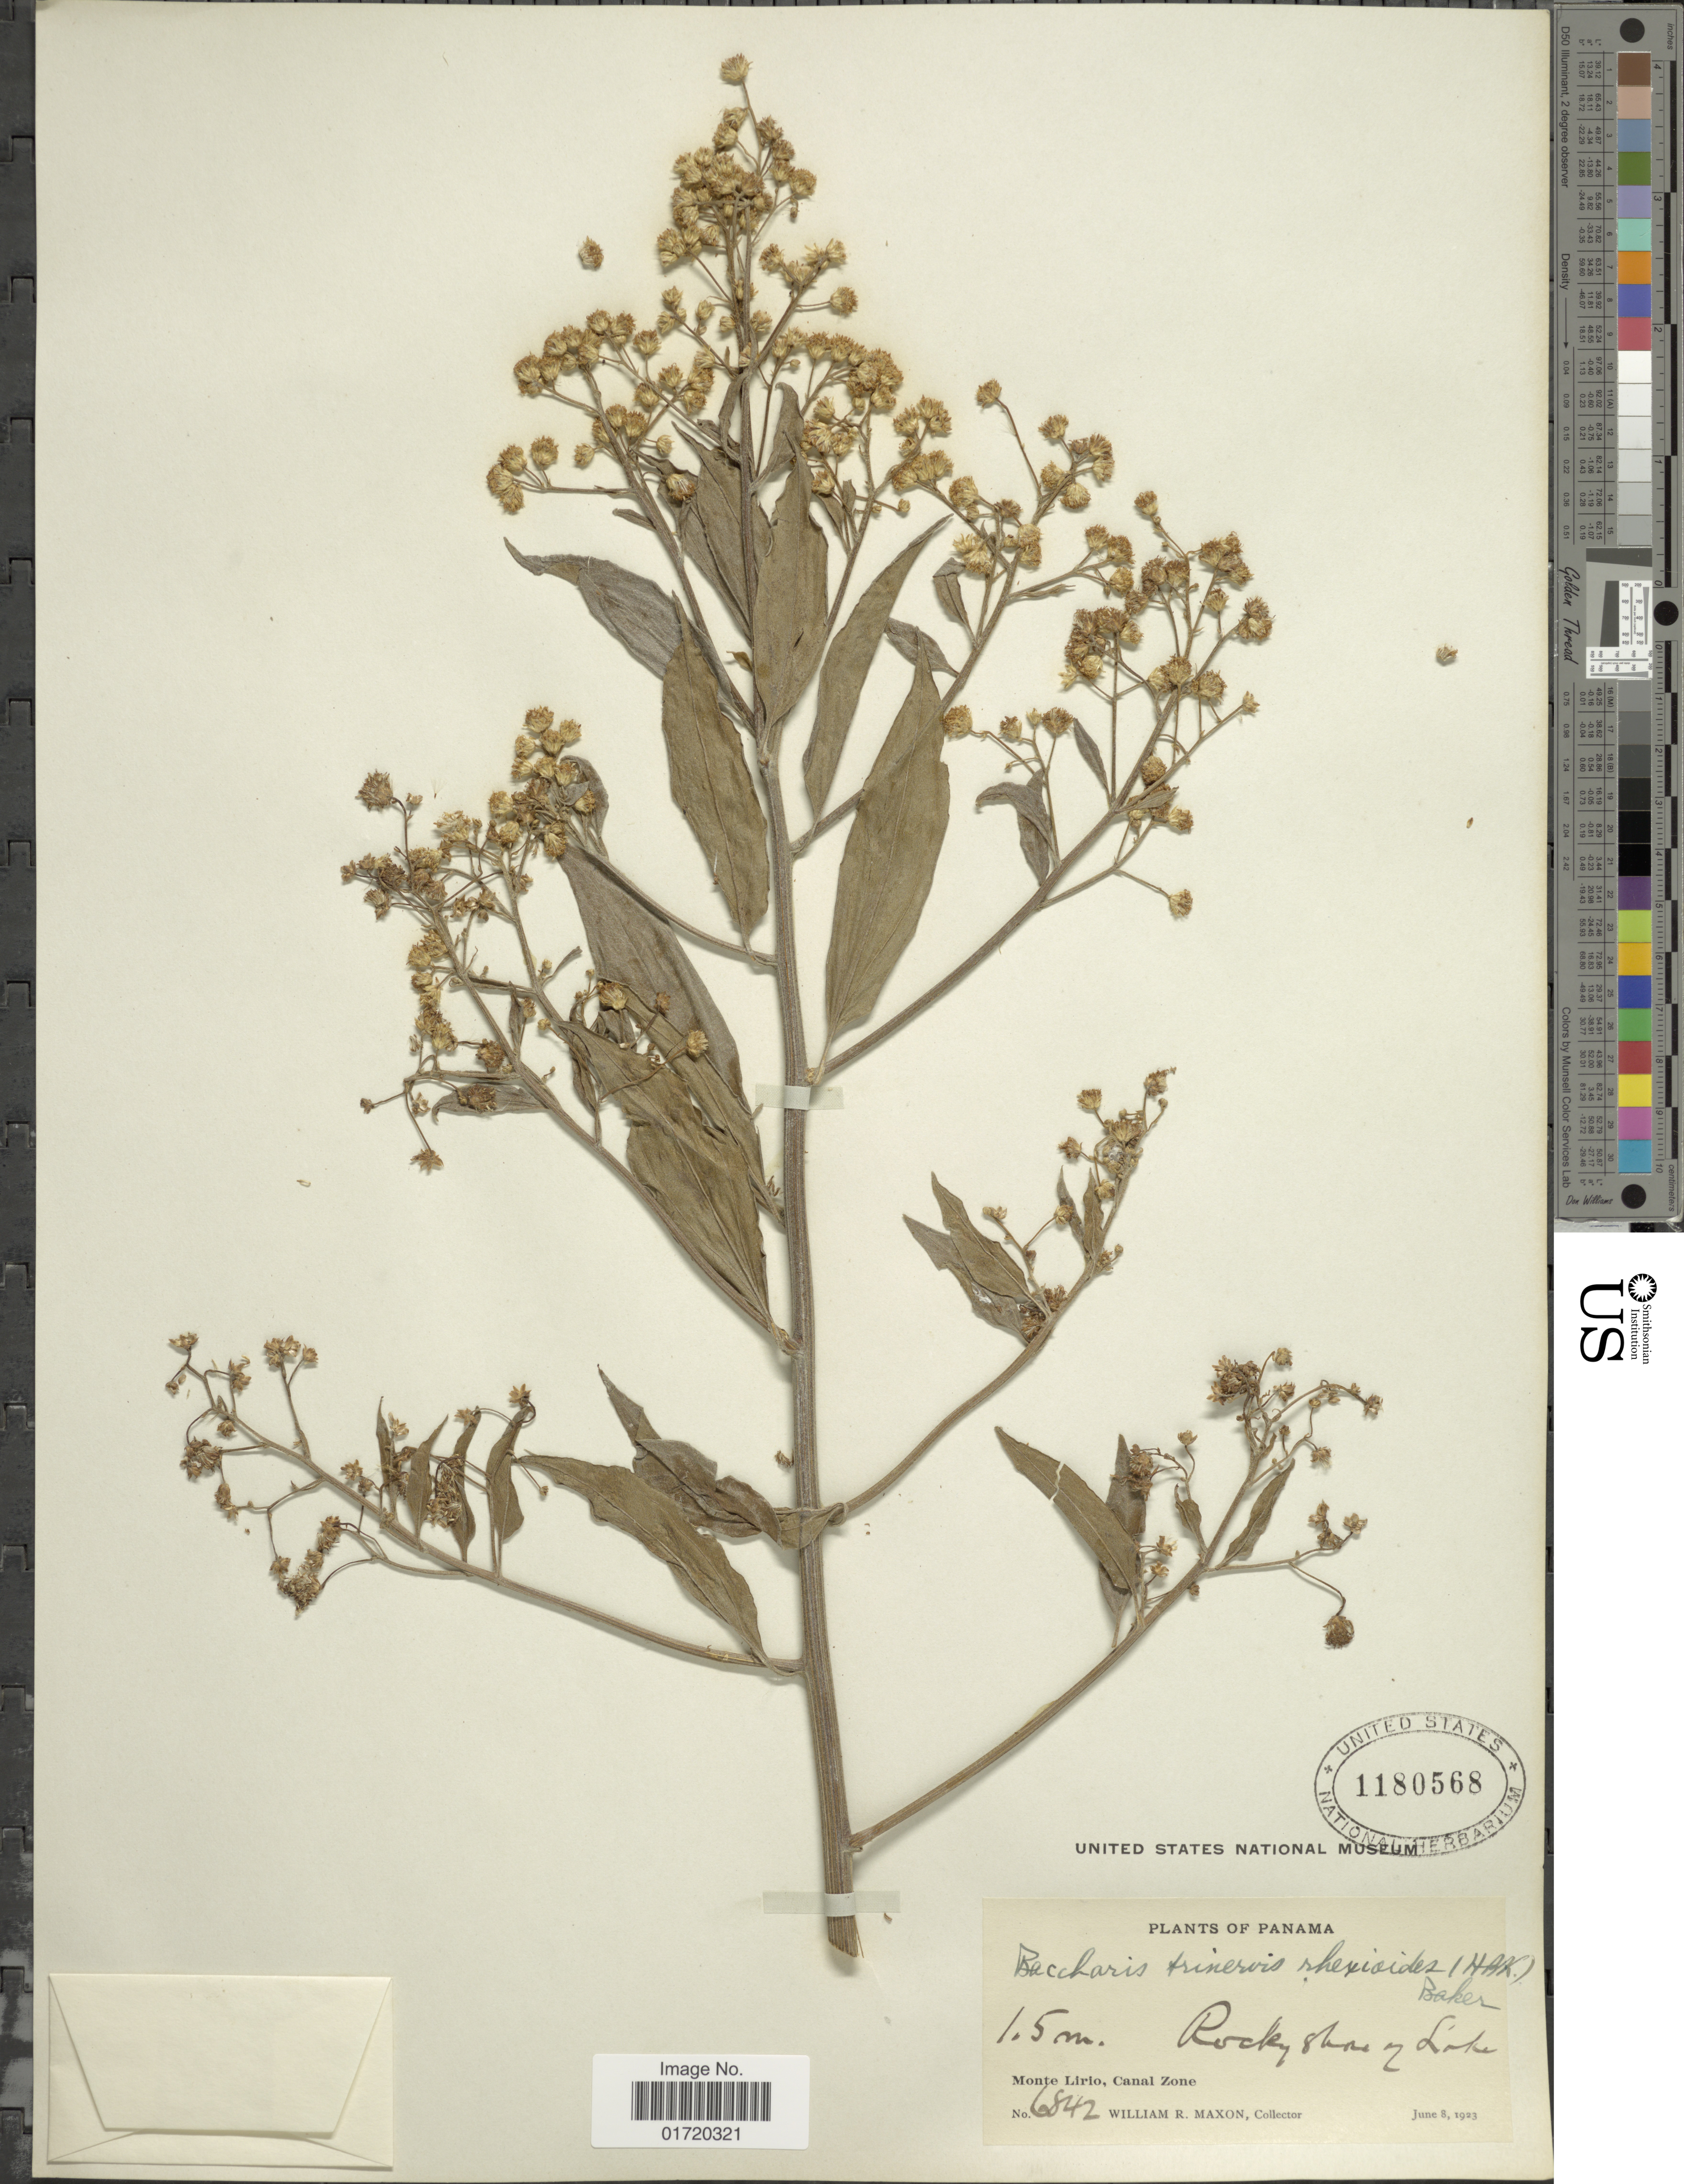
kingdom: Plantae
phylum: Tracheophyta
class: Magnoliopsida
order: Asterales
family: Asteraceae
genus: Baccharis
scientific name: Baccharis trinervis var. rhexioides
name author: (Kunth) Baker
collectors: W. R. Maxon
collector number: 6842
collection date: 1923-06-08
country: Panama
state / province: Colón / Panamá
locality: Monte Lirio, Canal Zone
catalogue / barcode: US 1180568